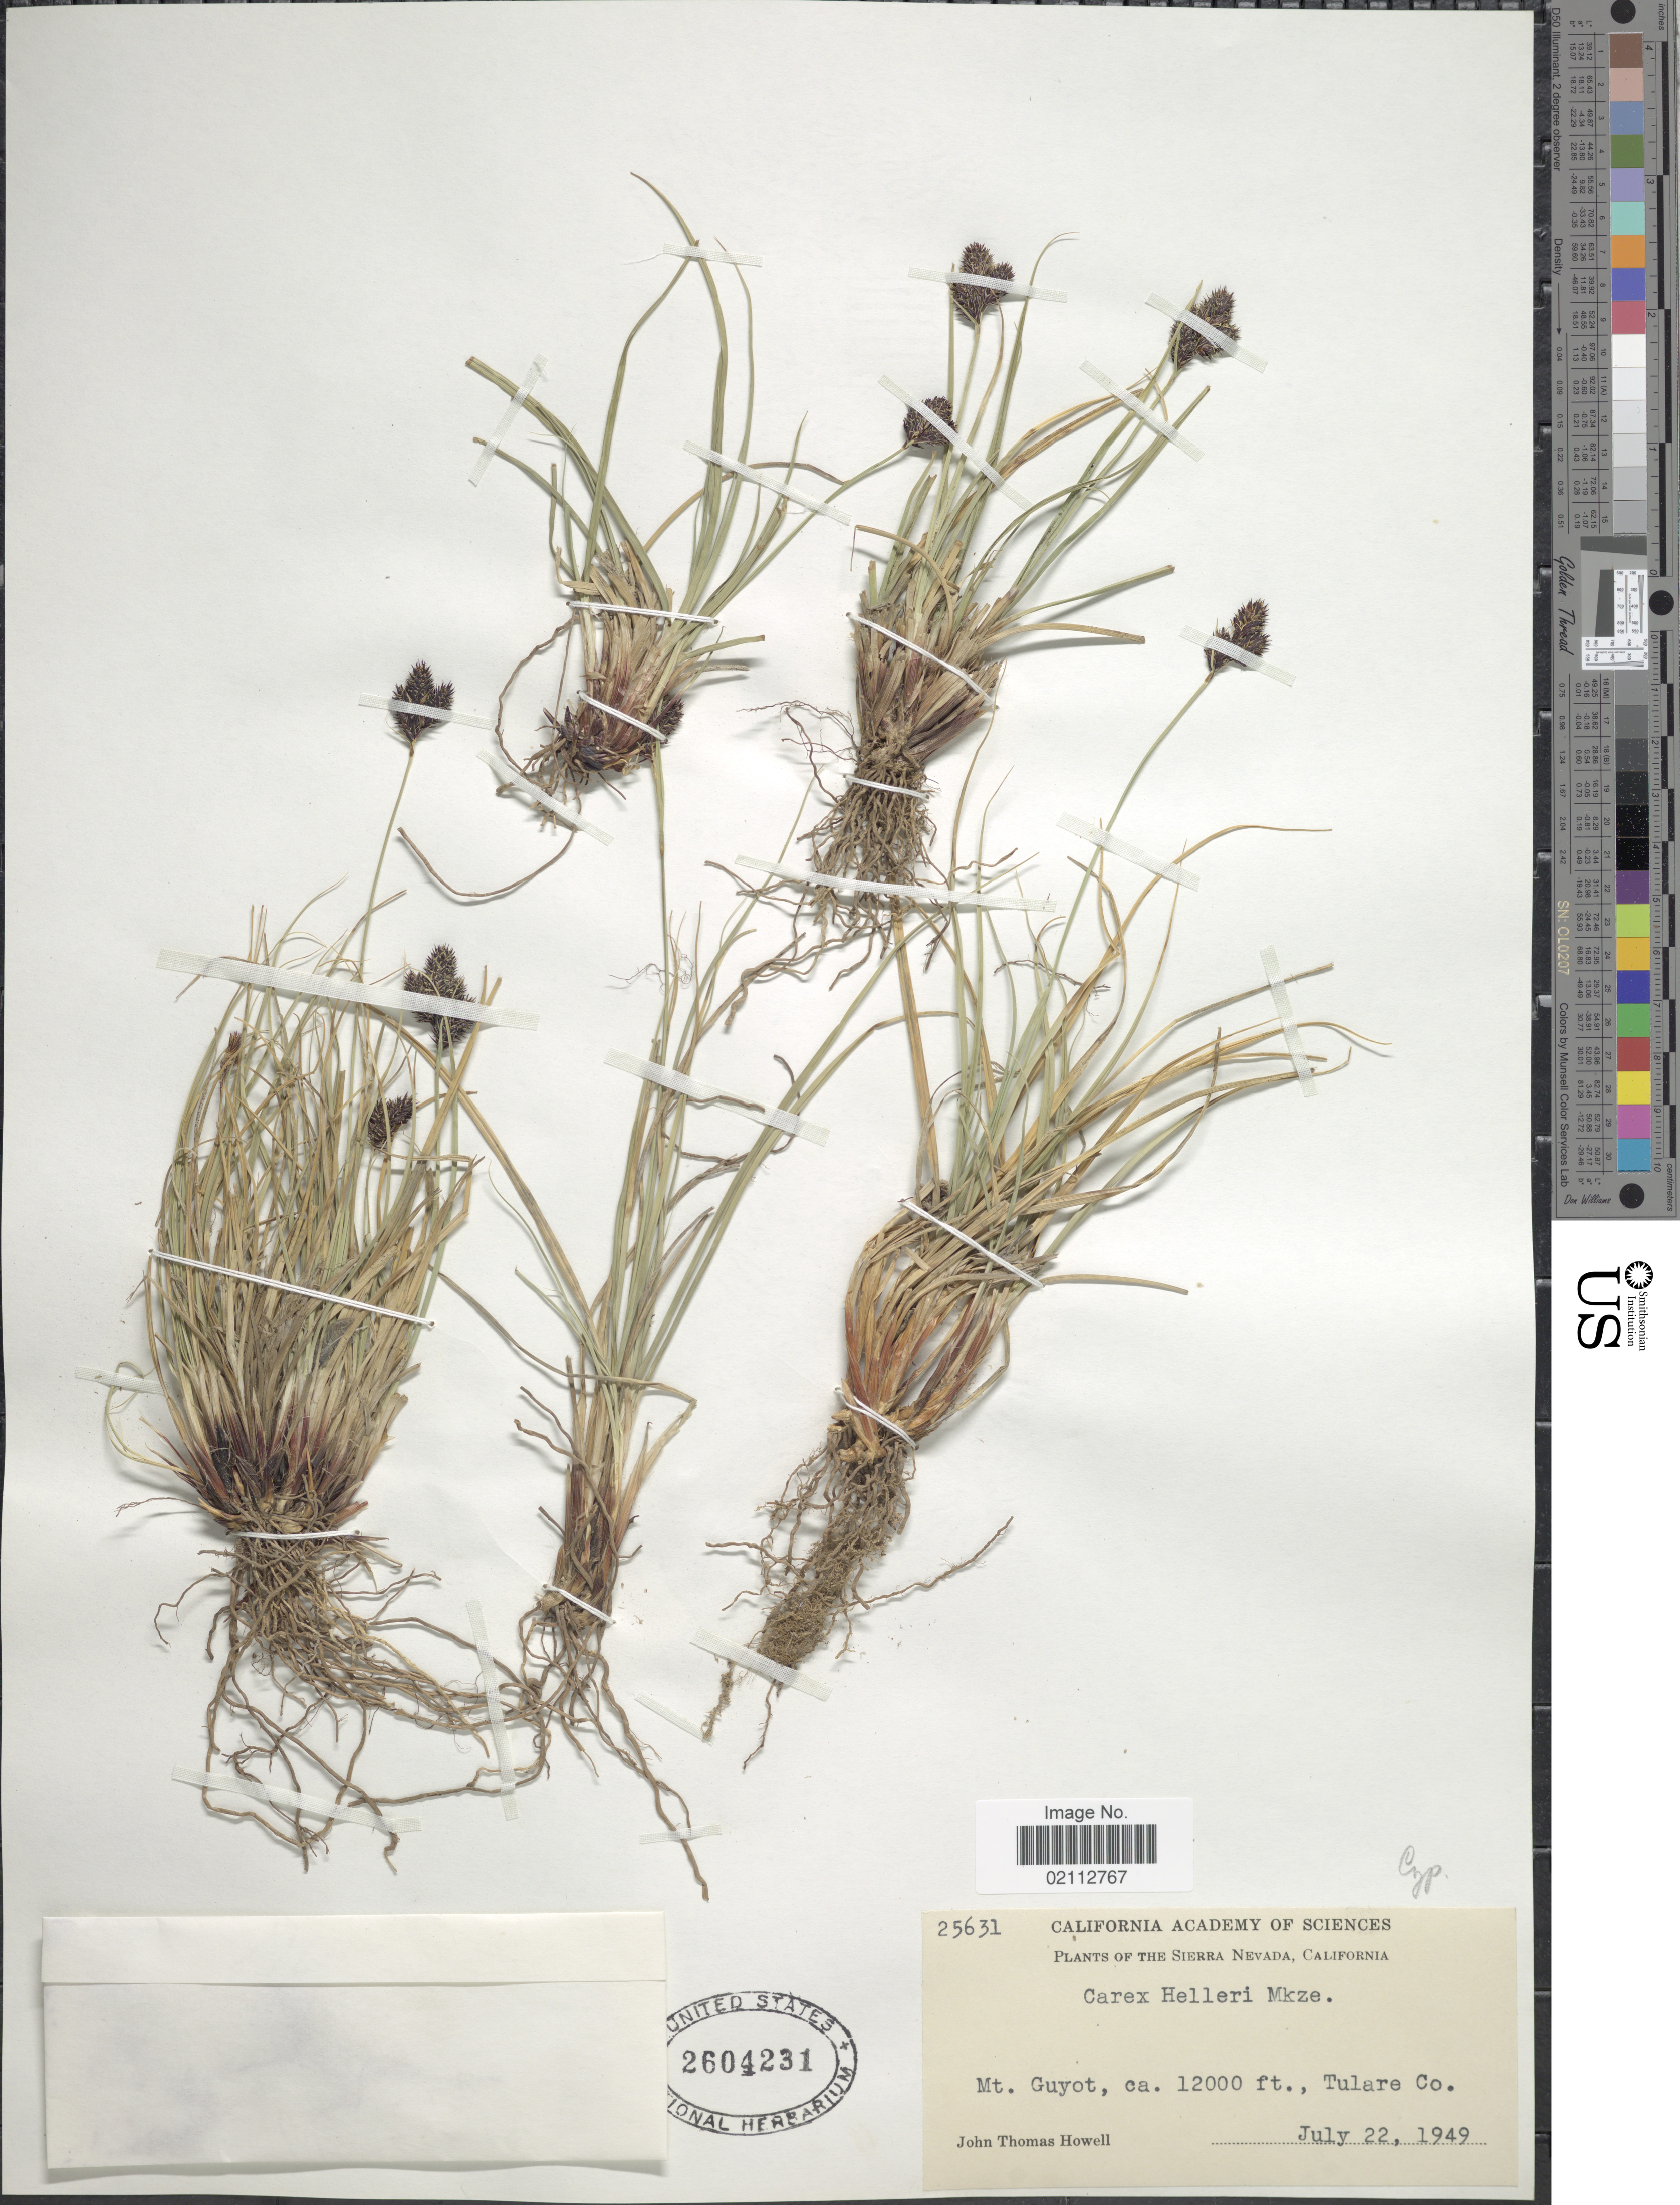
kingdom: Plantae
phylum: Tracheophyta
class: Liliopsida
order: Poales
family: Cyperaceae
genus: Carex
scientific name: Carex helleri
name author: Mack.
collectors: J. T. Howell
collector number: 25631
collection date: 1949-07-22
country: United States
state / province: California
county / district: Tulare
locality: Sierra Nevada. Mt. Guyot, Tulare Co.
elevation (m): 3658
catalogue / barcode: US 2604231